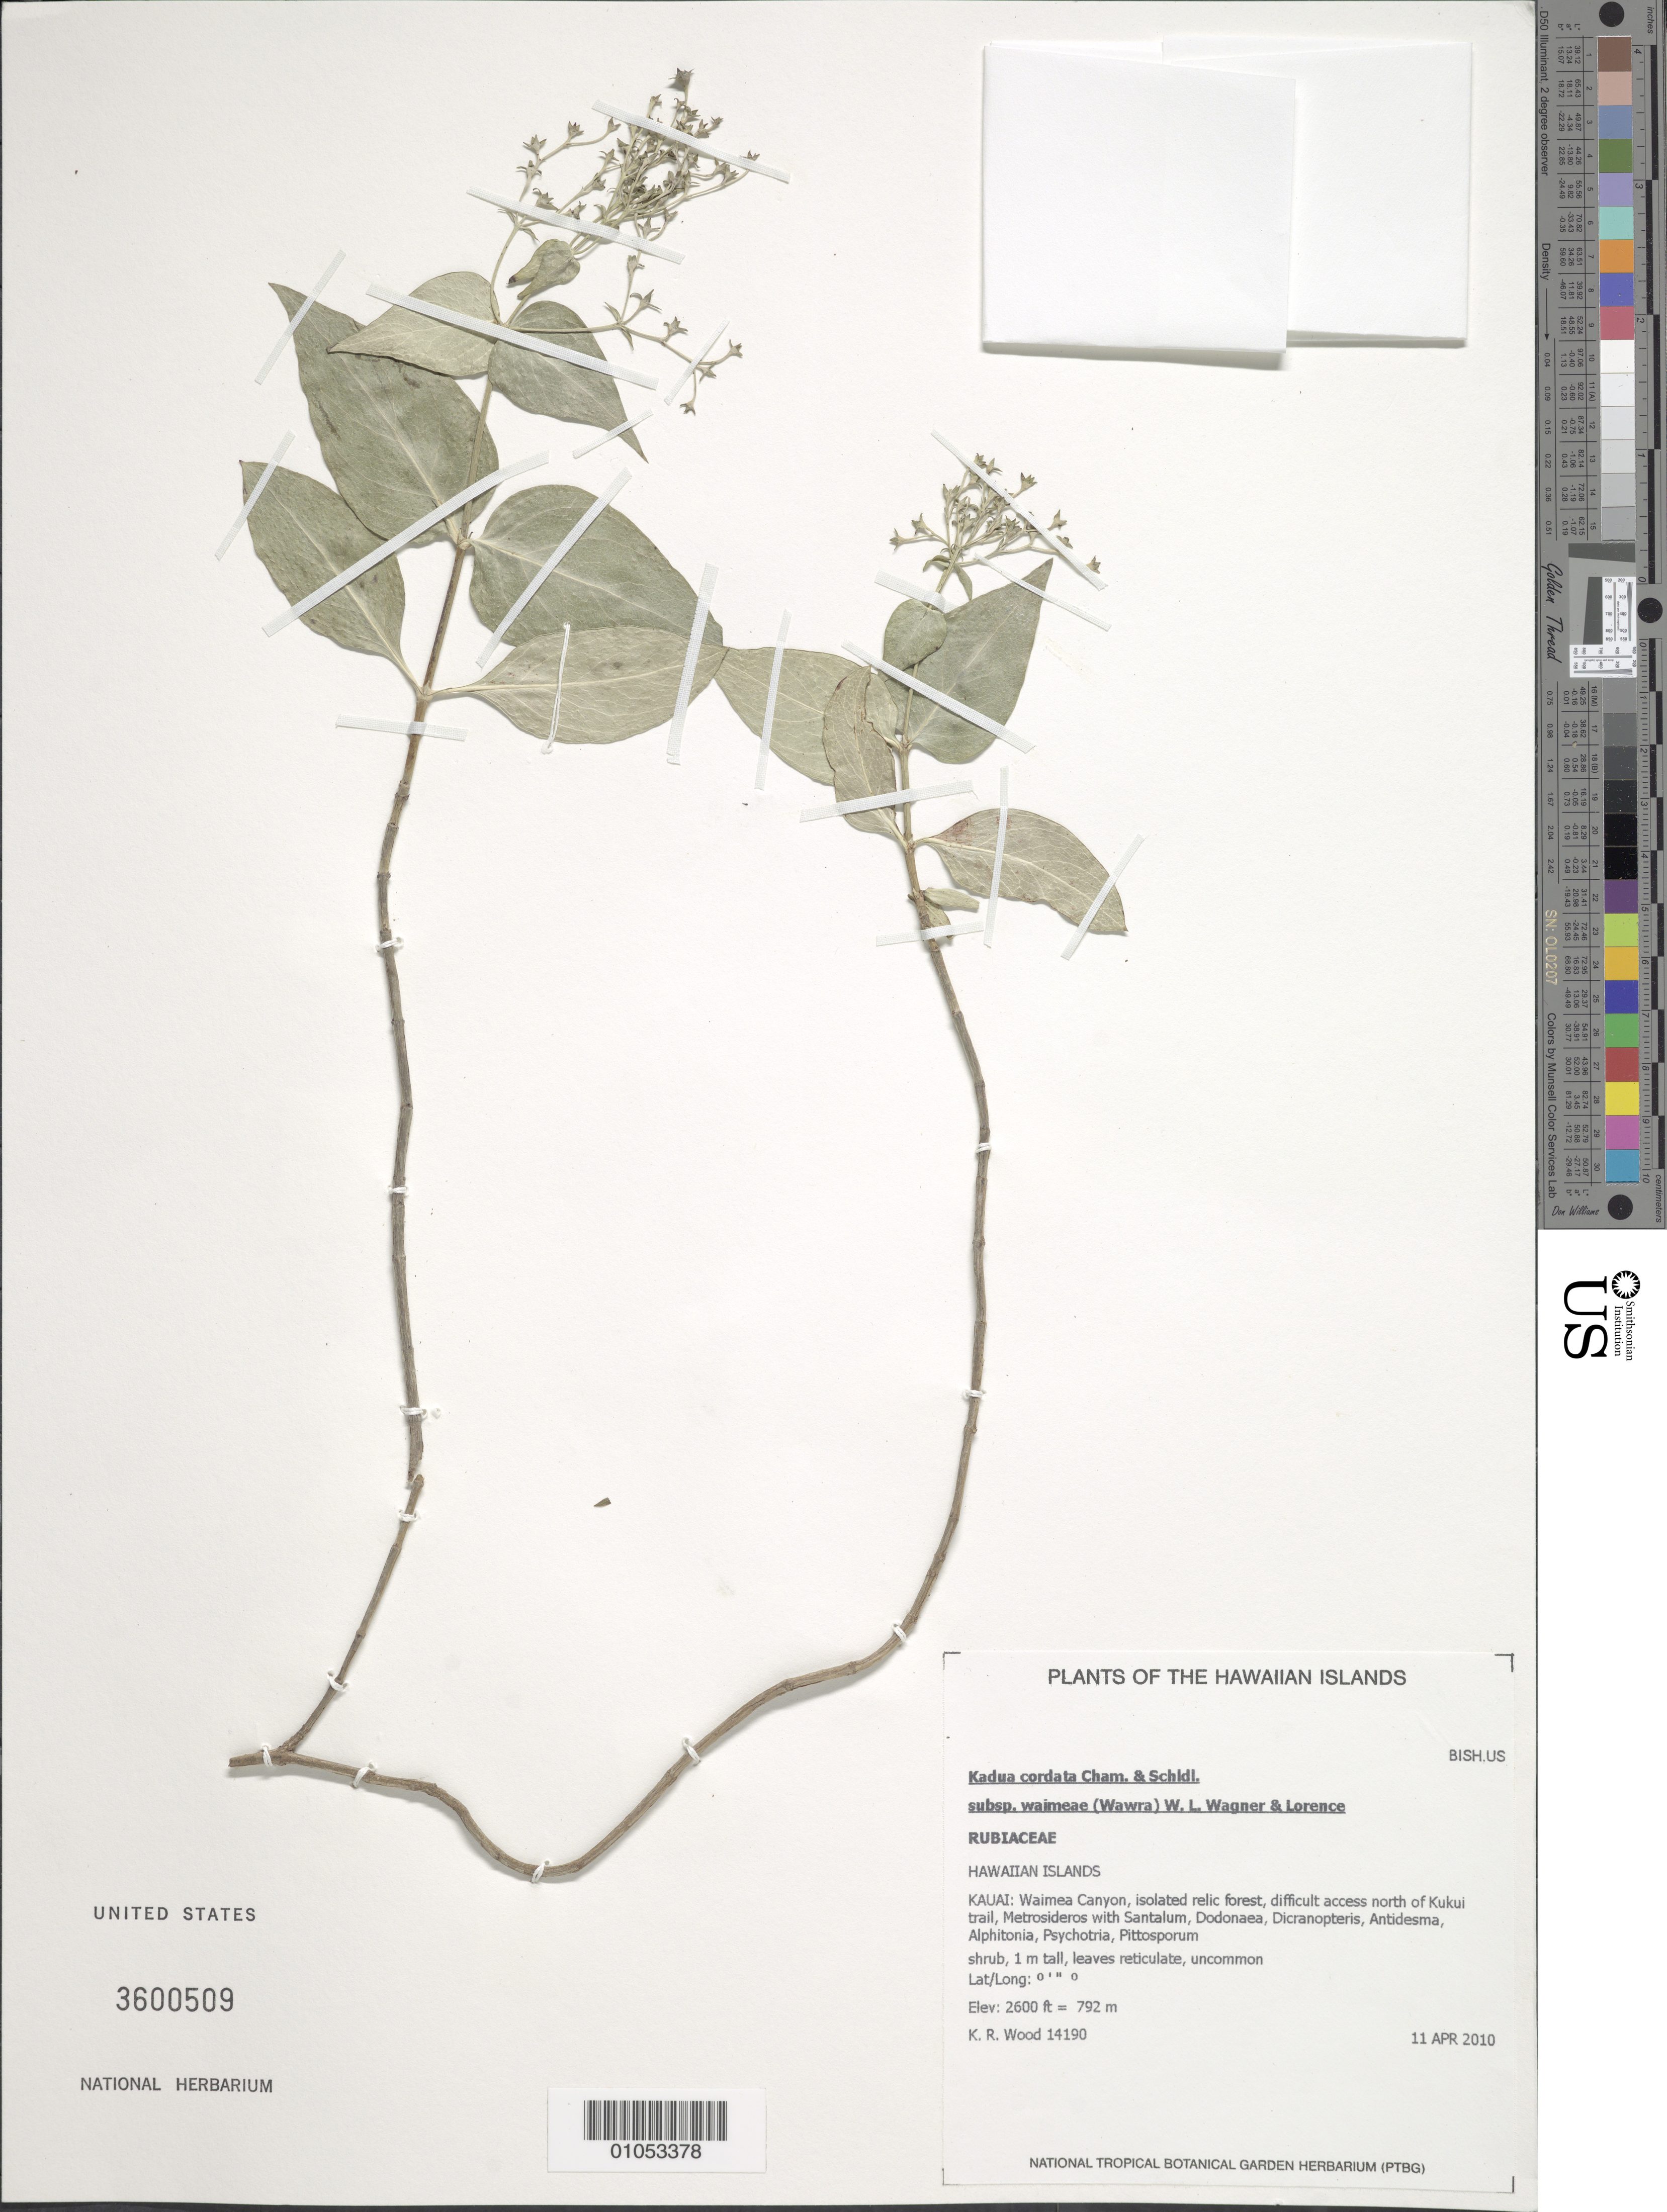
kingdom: Plantae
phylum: Tracheophyta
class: Magnoliopsida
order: Gentianales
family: Rubiaceae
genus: Kadua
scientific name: Kadua cordata subsp. waimeae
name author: (Wawra) W.L. Wagner & Lorence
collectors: K. R. Wood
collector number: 14190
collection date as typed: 11 Apr 2010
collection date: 2010-04-11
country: United States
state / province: Hawaii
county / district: Kauai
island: Kaua'i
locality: Waimea Canyon, isolated relic forest, difficult access north of Kukui trail.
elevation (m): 792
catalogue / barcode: US 3600509